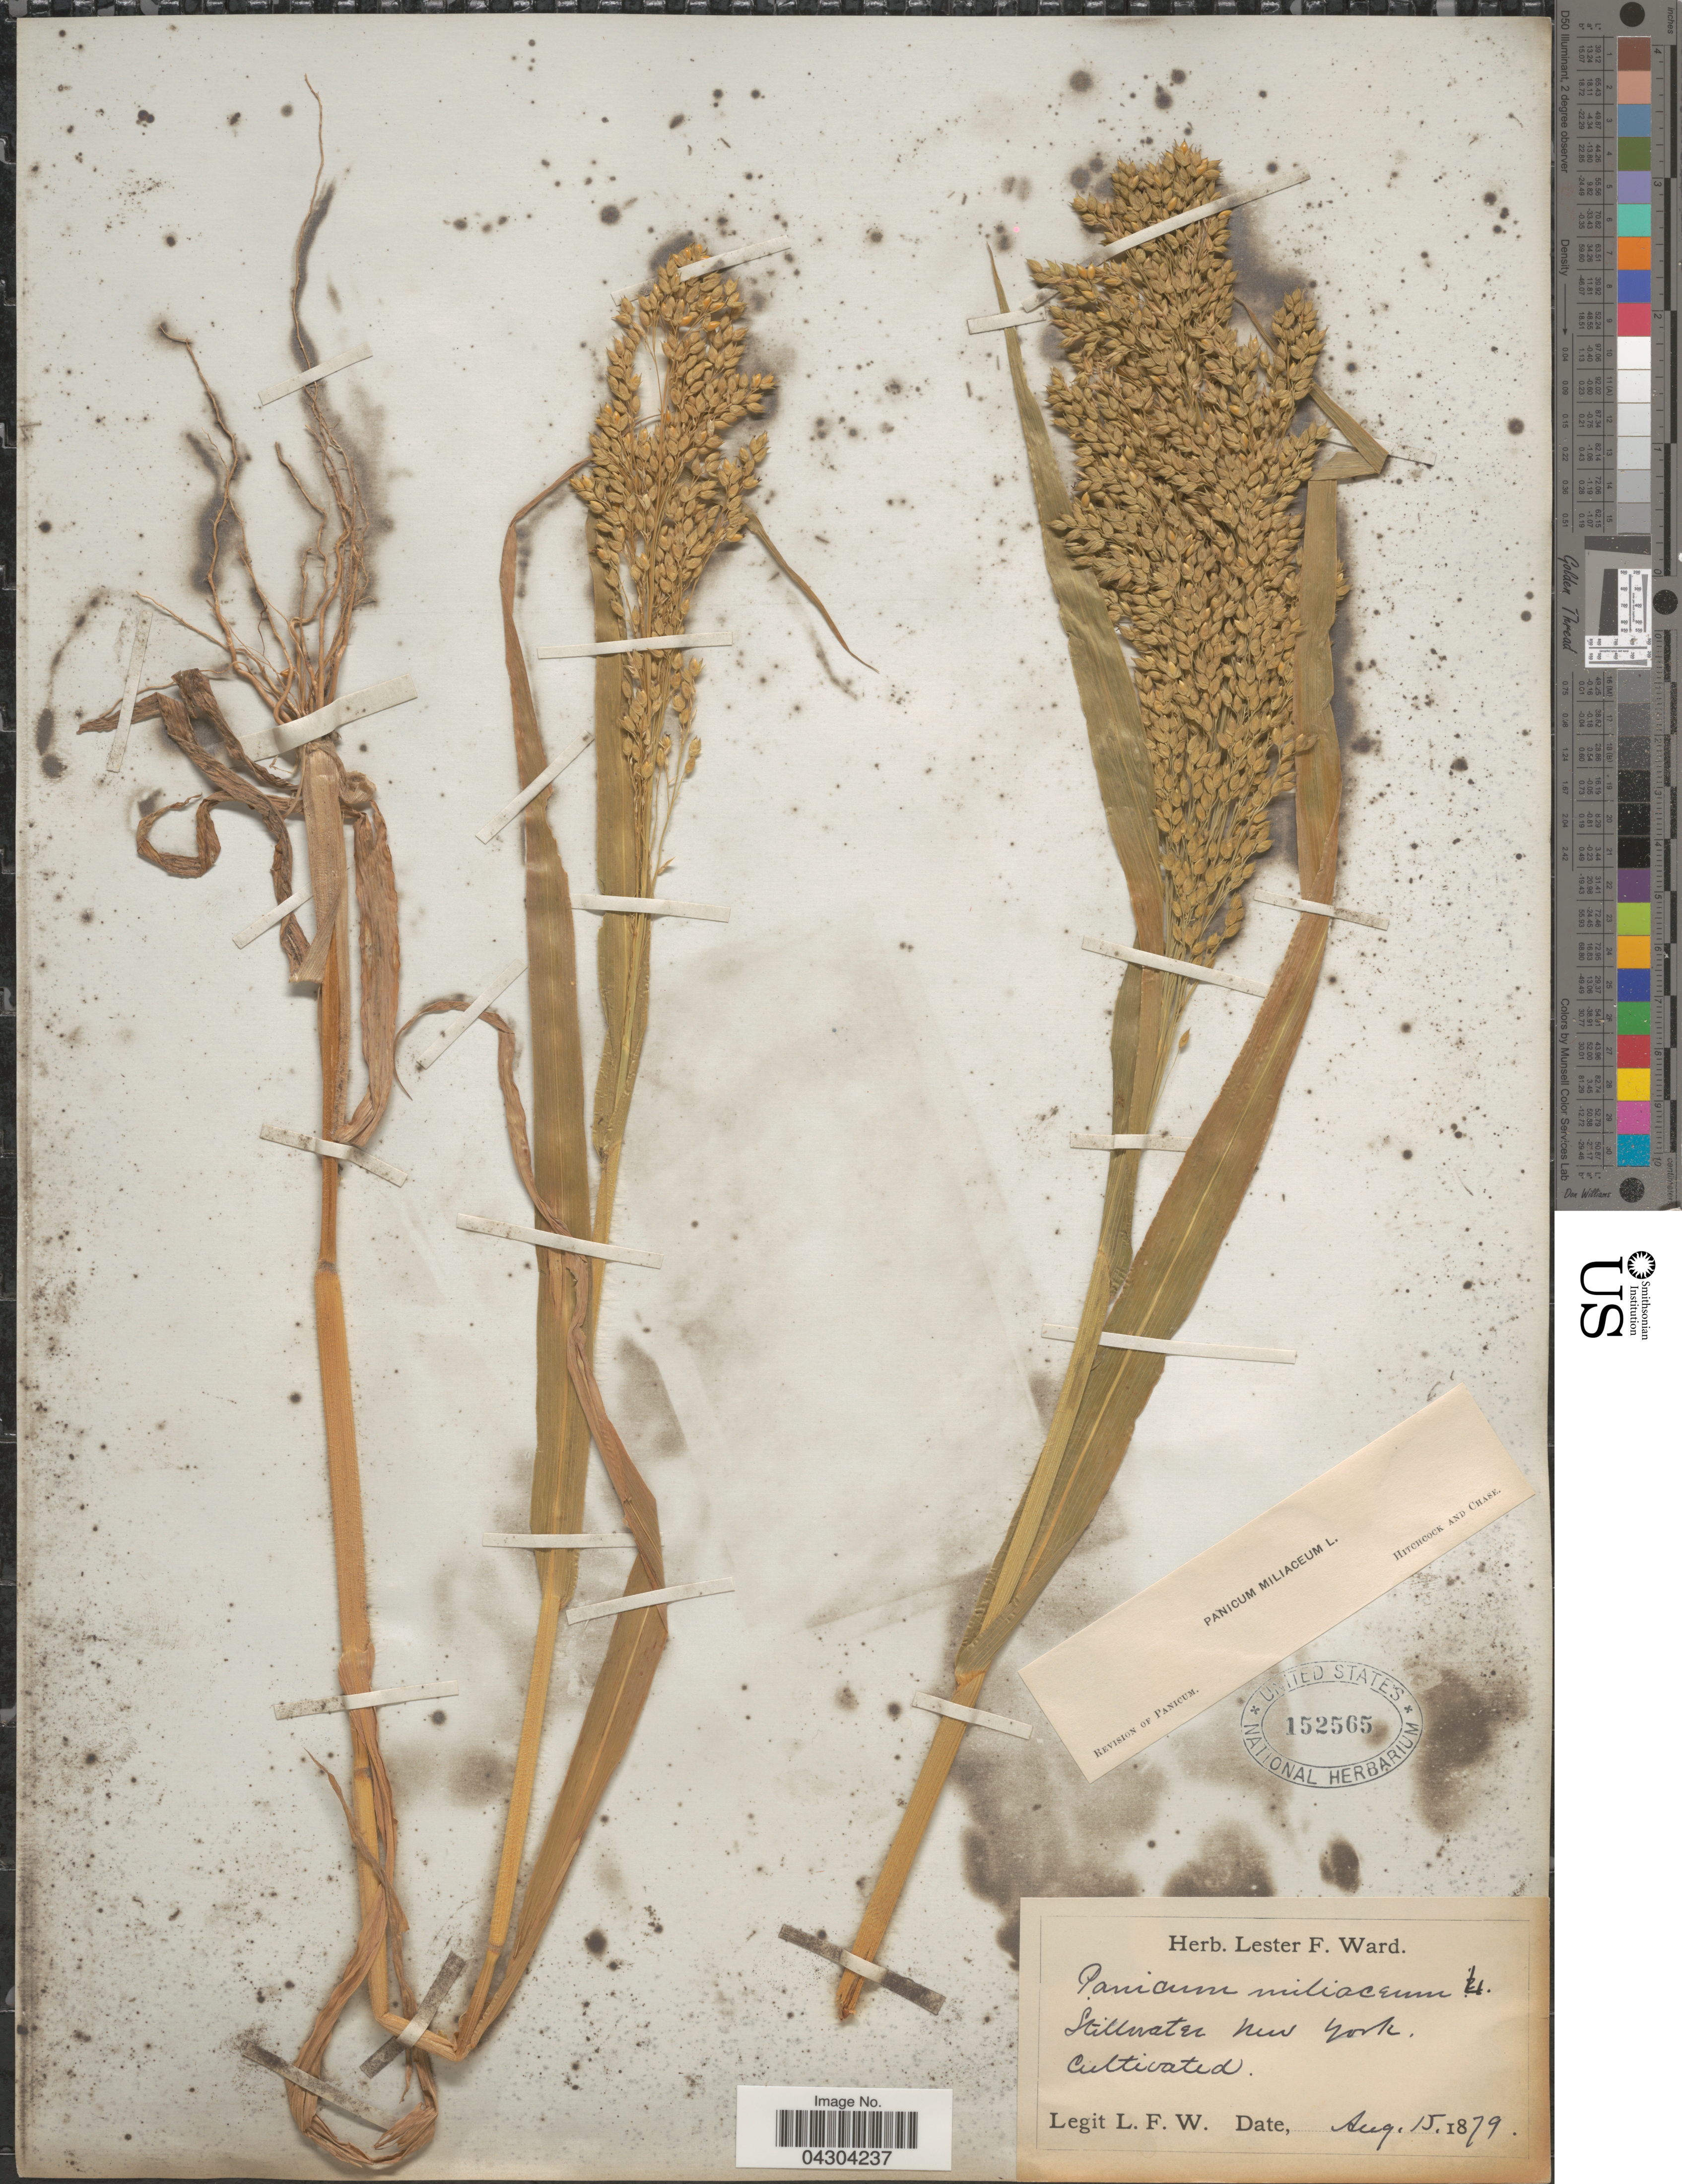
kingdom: Plantae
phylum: Tracheophyta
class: Liliopsida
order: Poales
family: Poaceae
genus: Panicum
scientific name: Panicum miliaceum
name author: L.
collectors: L. F. Ward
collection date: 1879-08-15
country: United States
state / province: New York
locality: Stillwater.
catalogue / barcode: US 152565